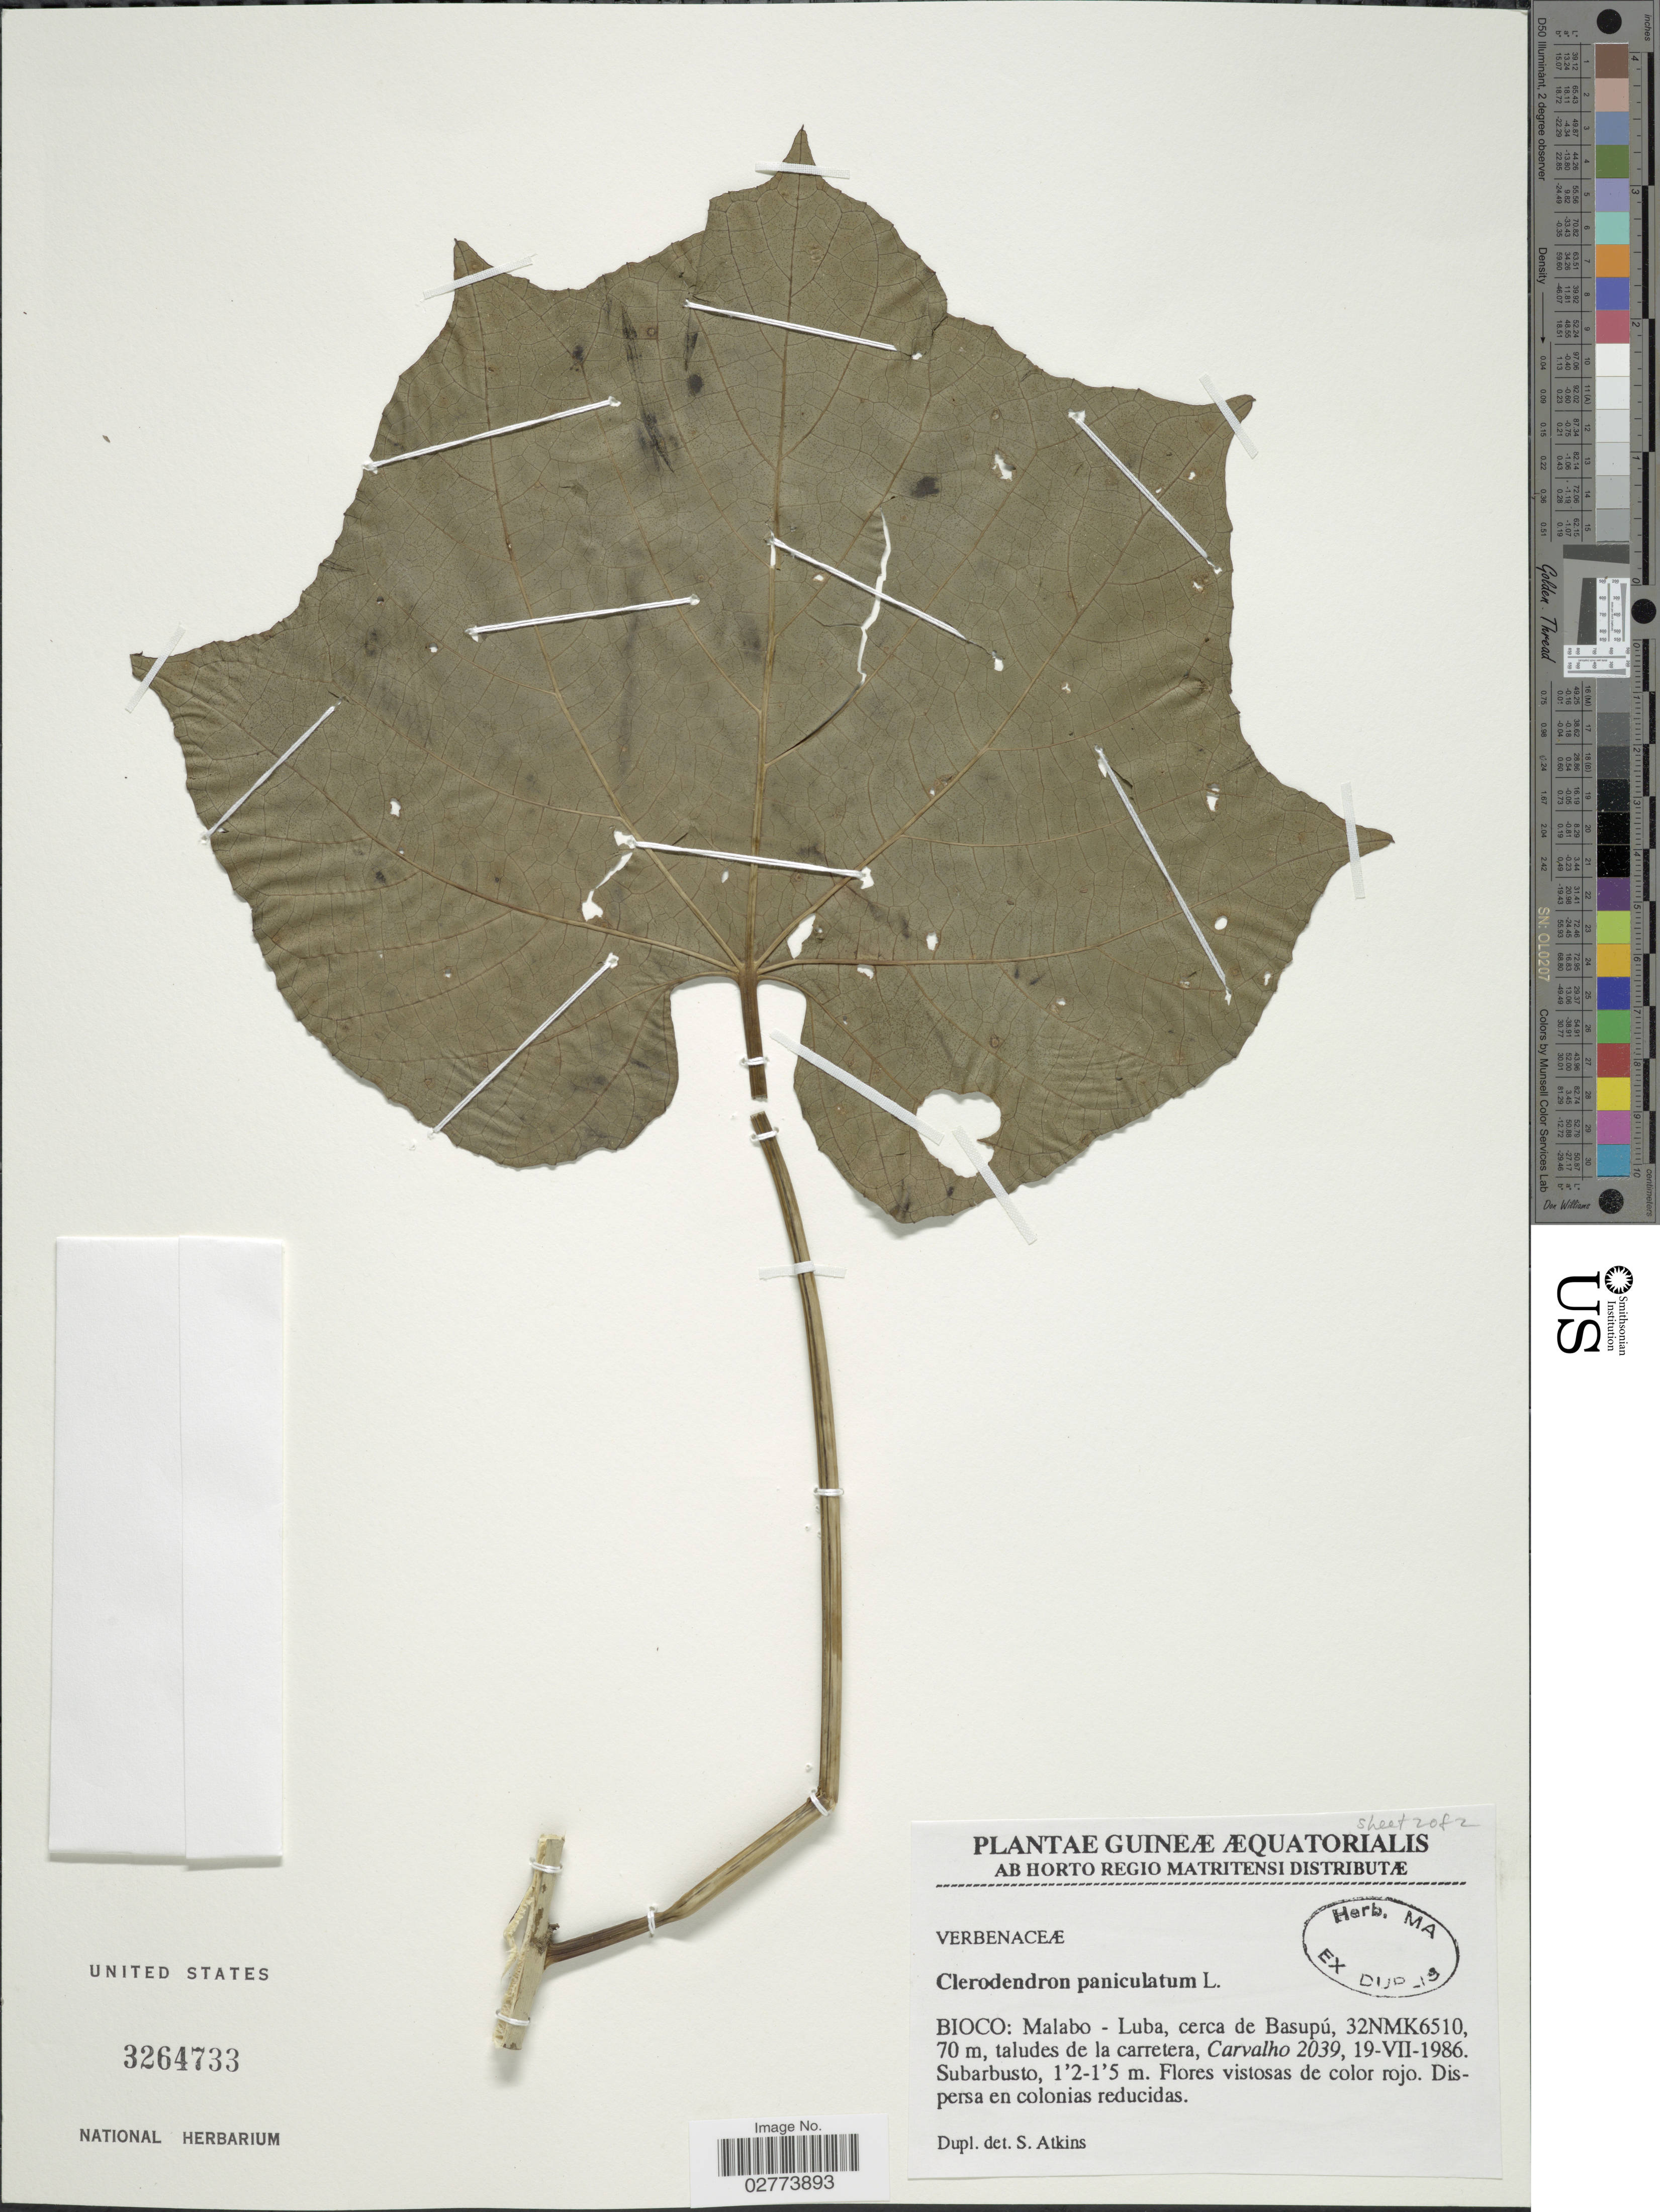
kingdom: Plantae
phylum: Tracheophyta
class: Magnoliopsida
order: Lamiales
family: Lamiaceae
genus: Clerodendrum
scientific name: Clerodendrum paniculatum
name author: L.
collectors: Carvalho, --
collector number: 2039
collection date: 1986-07-19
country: Equatorial Guinea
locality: Bioco: Malabo - Luba, cerca de Basupú, 32NMK6510.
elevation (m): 70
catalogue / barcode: US 3264733